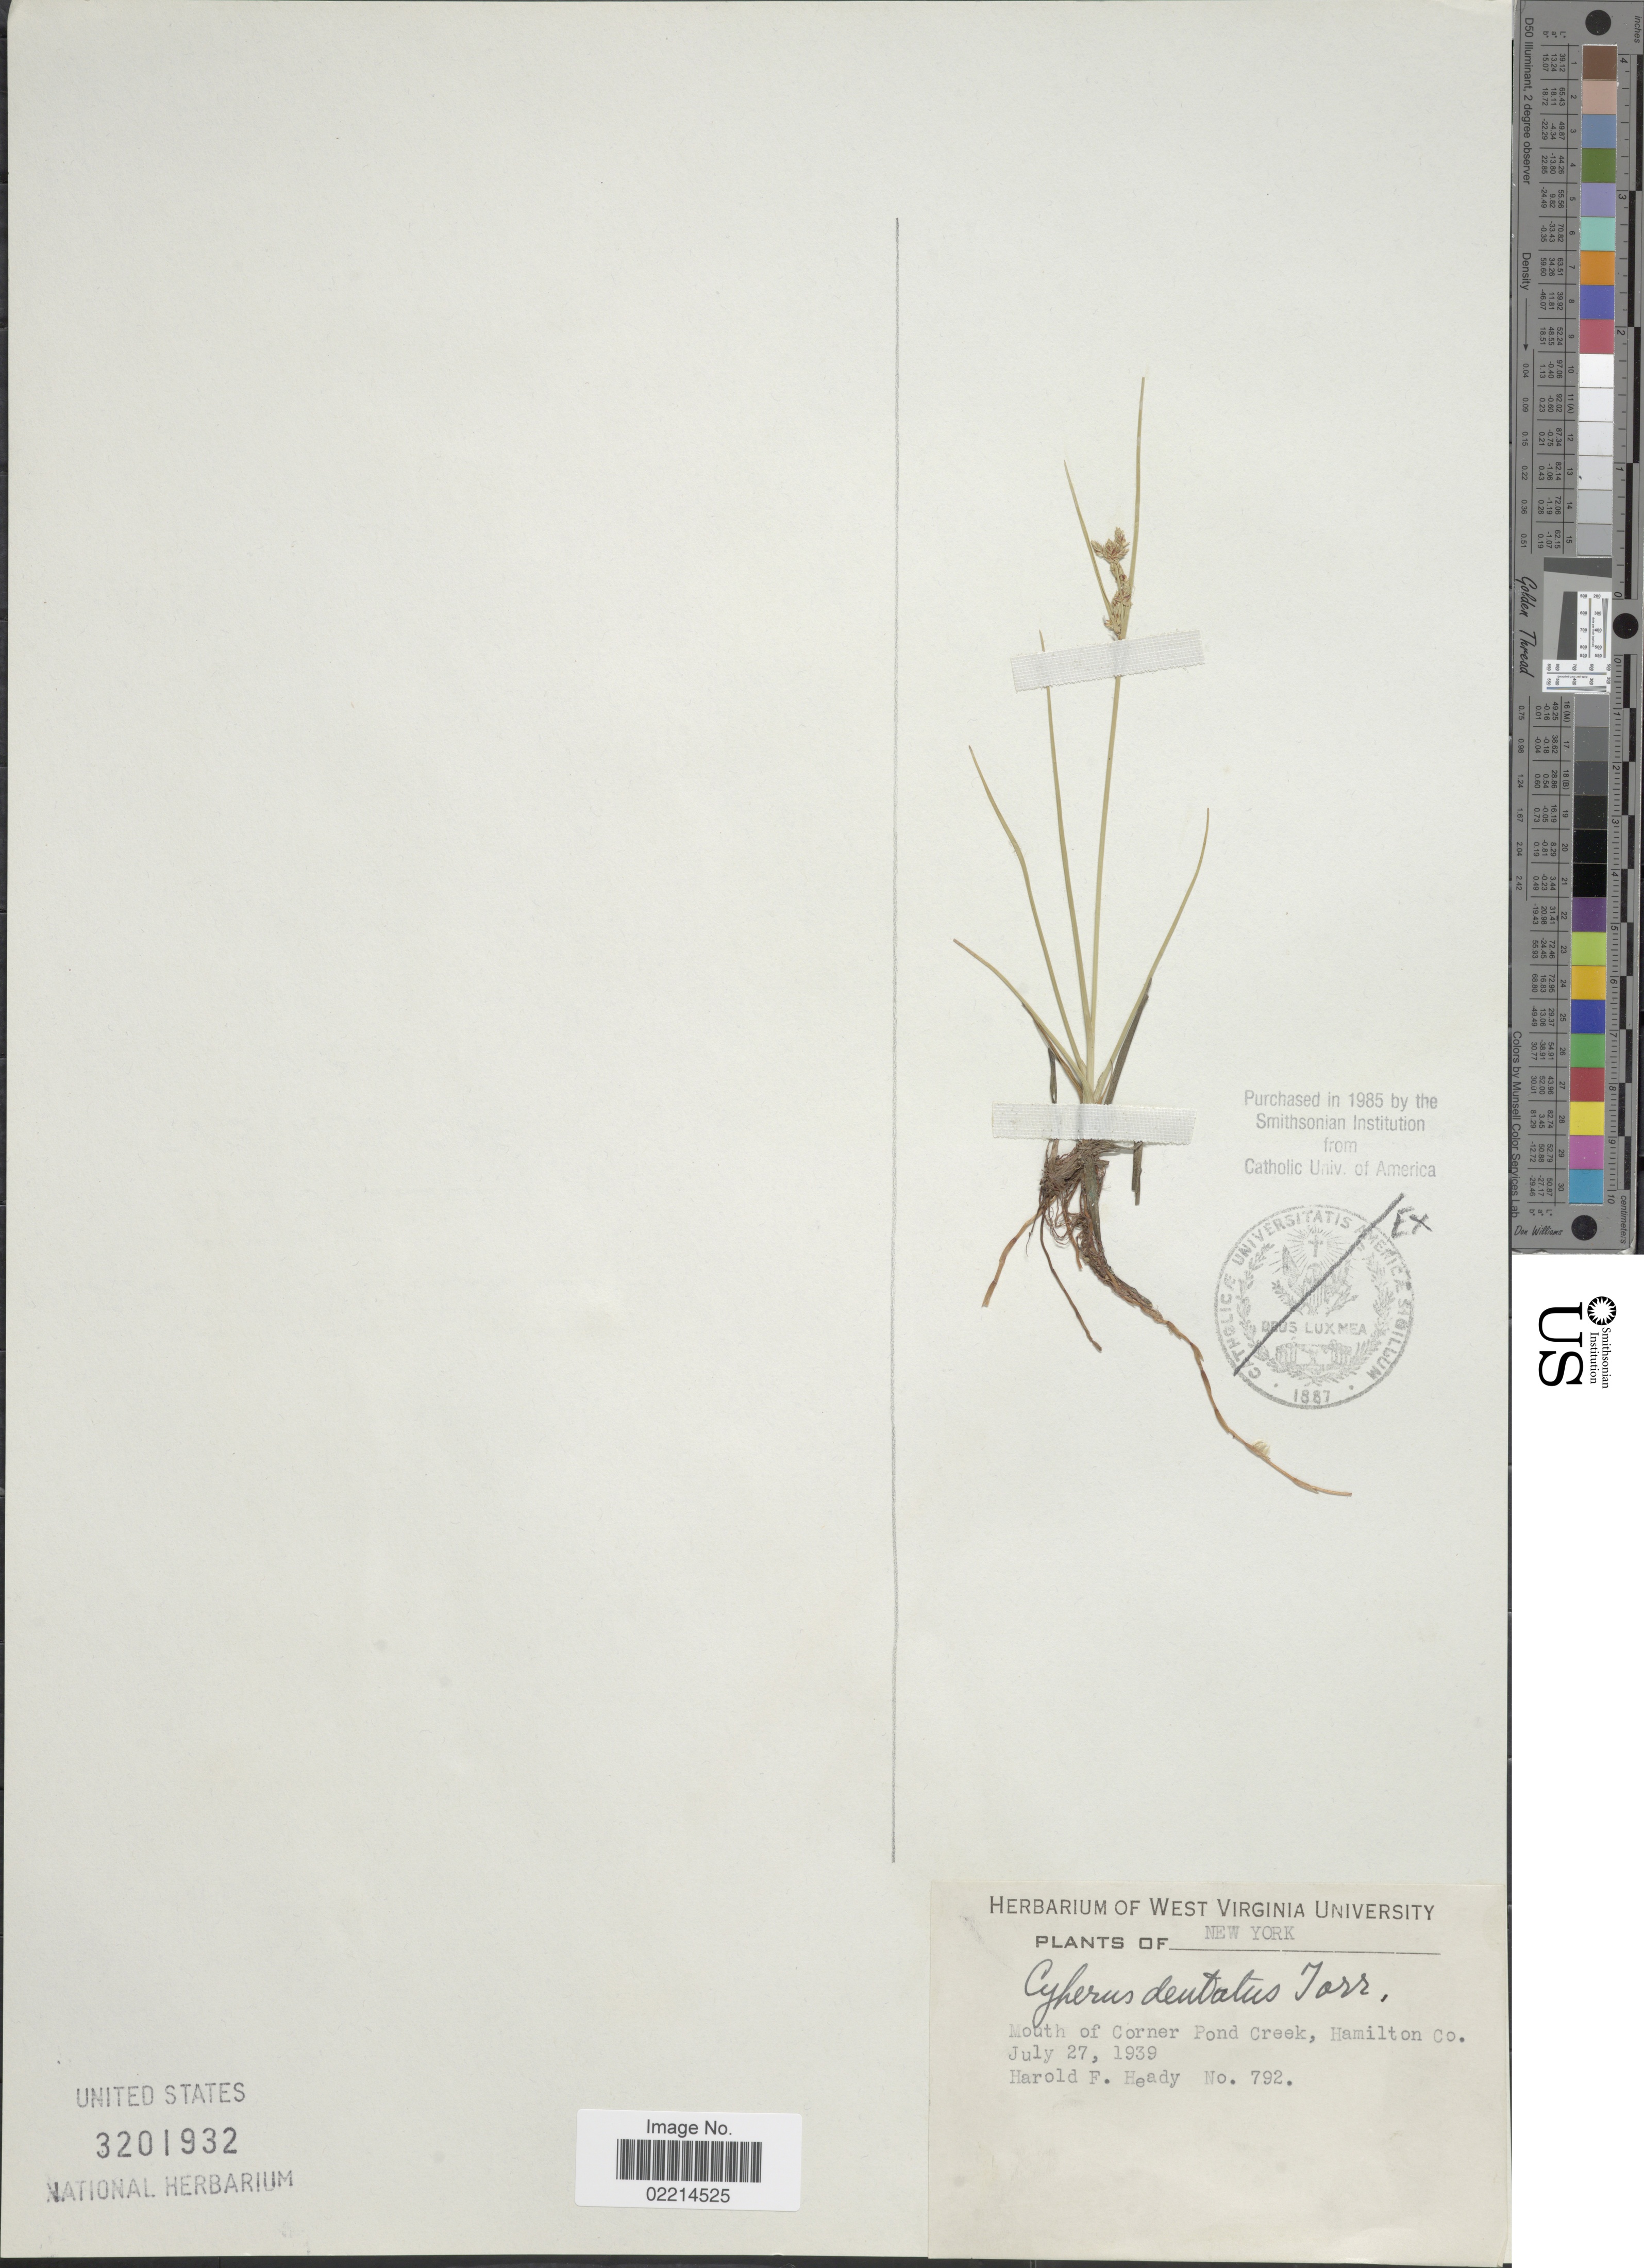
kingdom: Plantae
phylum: Tracheophyta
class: Liliopsida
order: Poales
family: Cyperaceae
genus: Cyperus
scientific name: Cyperus dentatus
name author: Torr.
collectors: H. Heady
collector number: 792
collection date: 1939-07-27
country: United States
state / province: New York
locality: Mouth of Corner Pond Creek, Hamilton Co.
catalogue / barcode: US 3201932